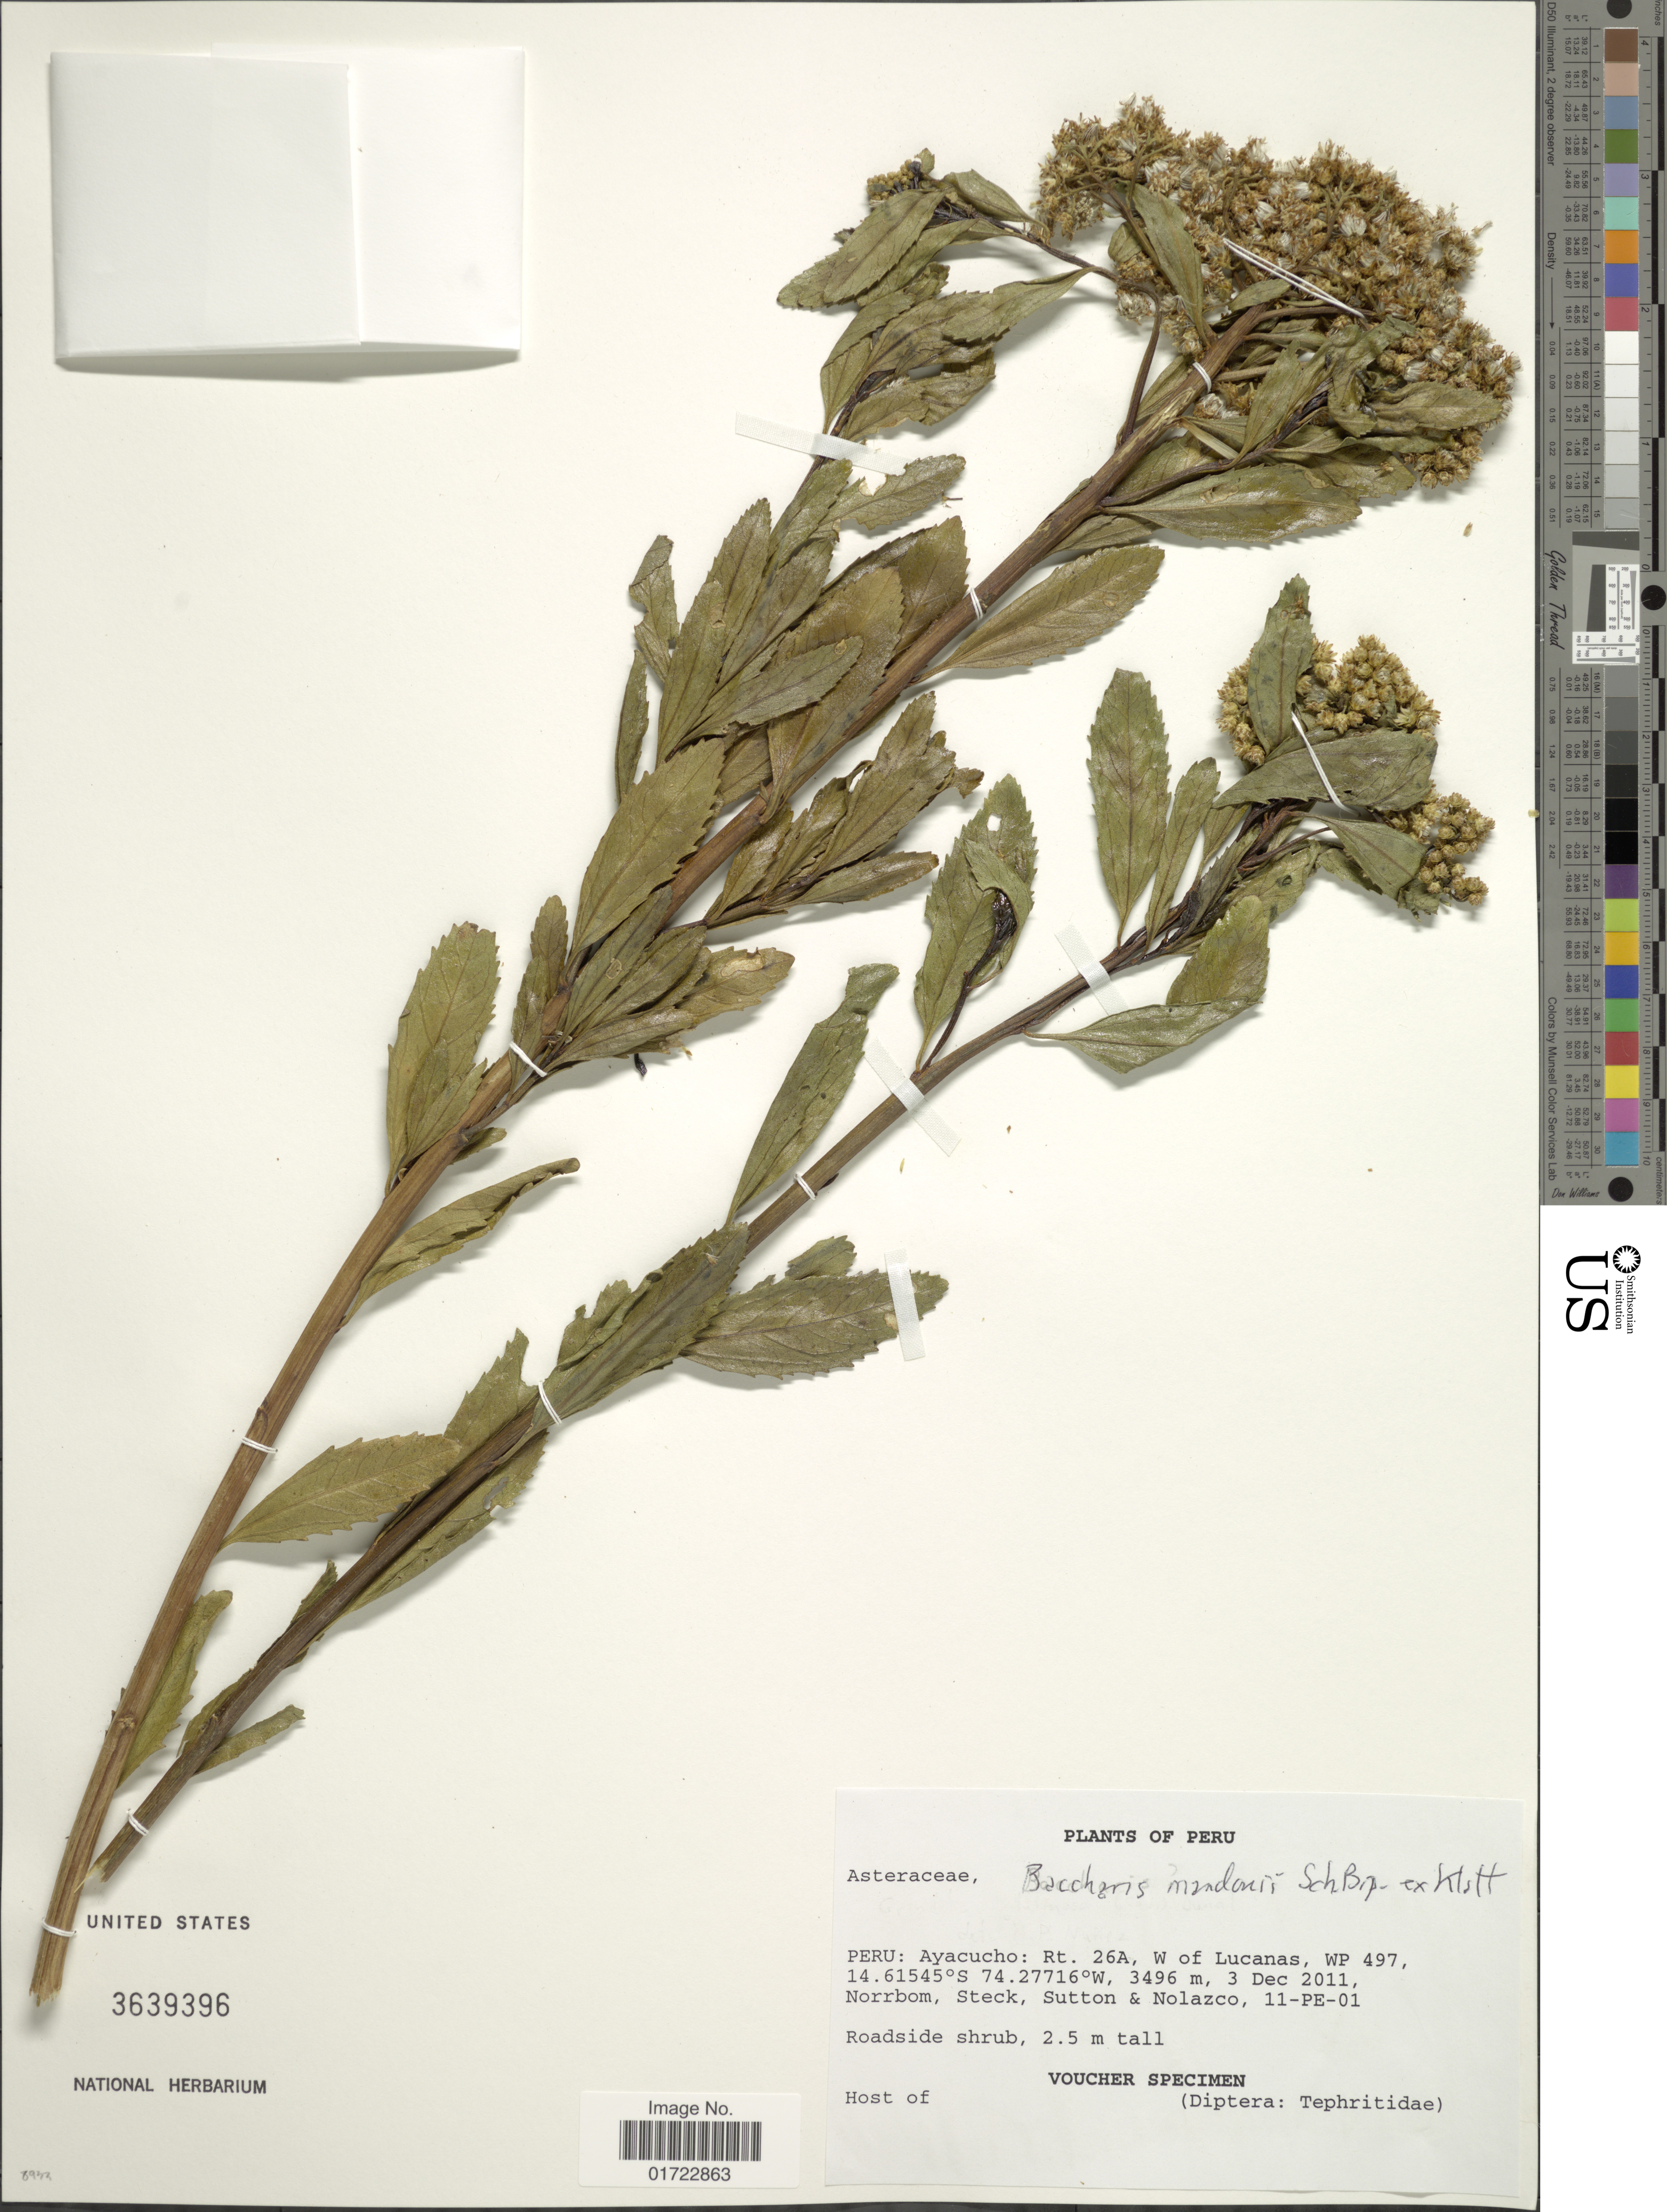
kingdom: Plantae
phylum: Tracheophyta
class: Magnoliopsida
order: Asterales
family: Asteraceae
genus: Baccharis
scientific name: Baccharis mandonii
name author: Sch. Bip. ex Klatt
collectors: A. L. Norrbom, Steck, Sutton, -- & Nolazco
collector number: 11-PE-01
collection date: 2011-12-03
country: Peru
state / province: Ayacucho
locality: Rt. 26A, W of Lucanas, WP 497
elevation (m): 3496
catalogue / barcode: US 3639396